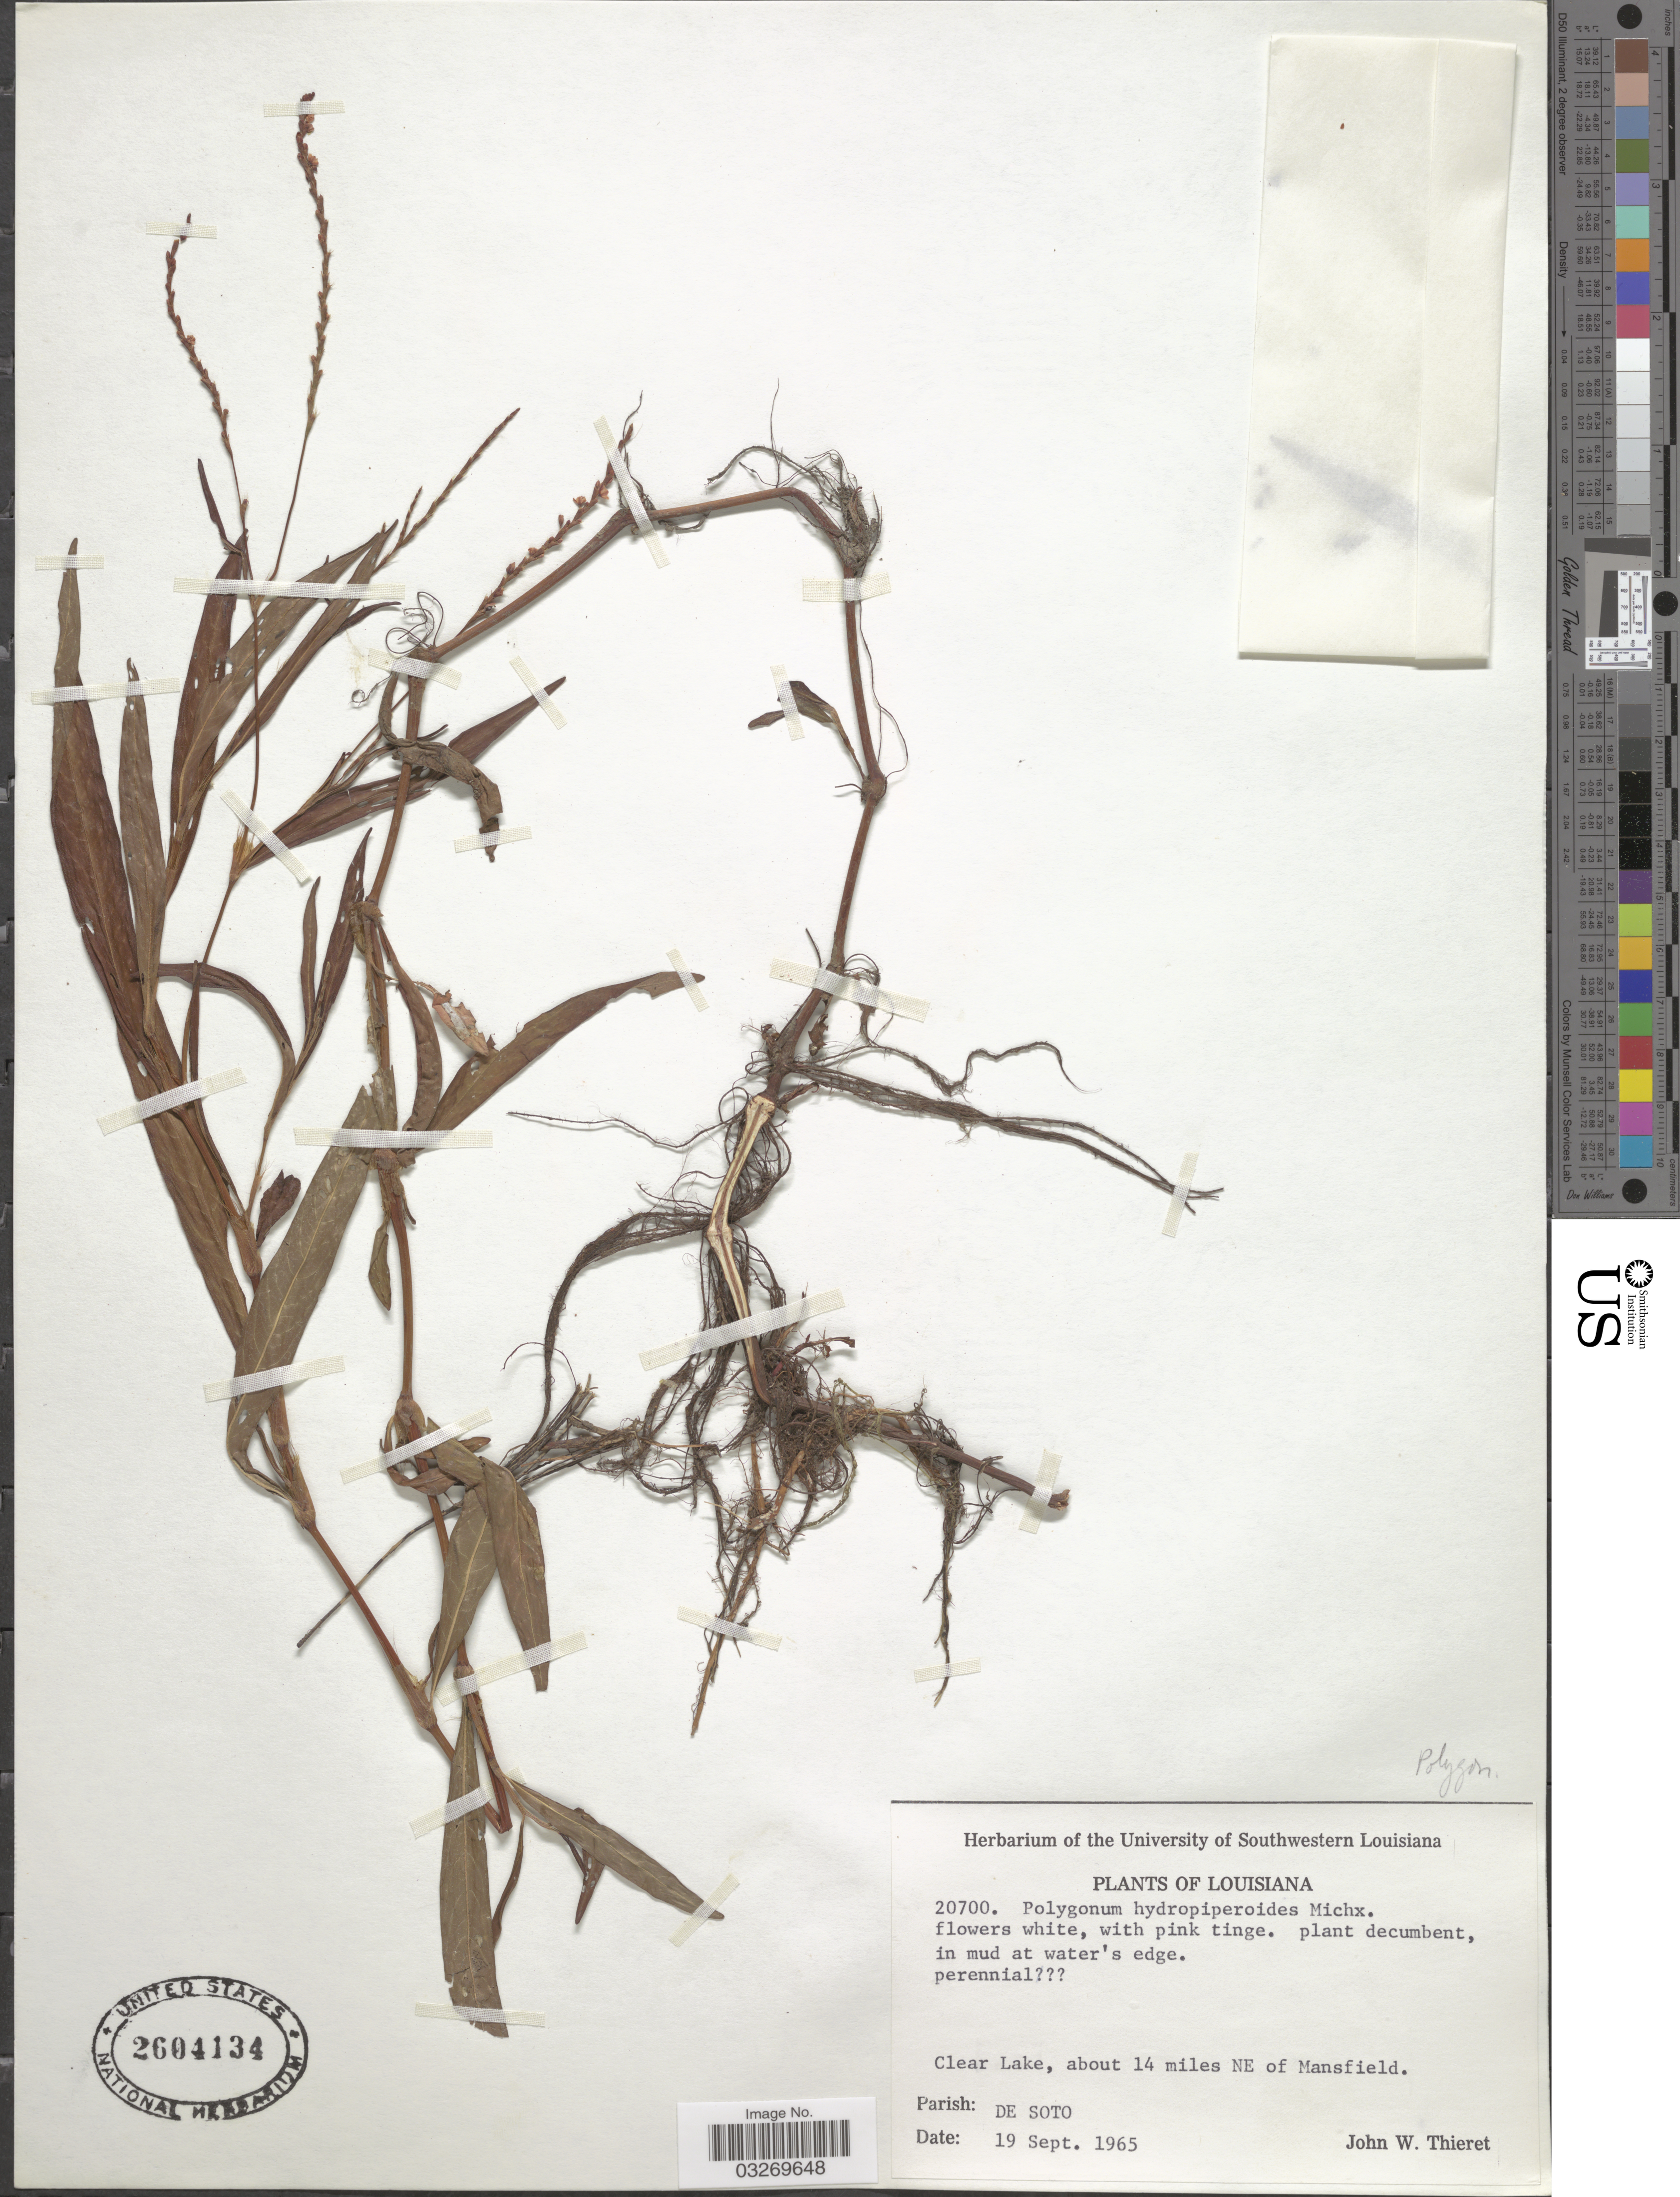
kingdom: Plantae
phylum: Tracheophyta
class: Magnoliopsida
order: Caryophyllales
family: Polygonaceae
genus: Persicaria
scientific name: Persicaria hydropiperoides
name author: (Michx.) Small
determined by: Atha, D. E.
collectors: J. W. Thieret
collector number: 20700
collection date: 1965-09-19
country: United States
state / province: Louisiana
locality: Clear Lake, about 14 miles NE of Mansfield. Parish: De Soto.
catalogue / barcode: US 2604134